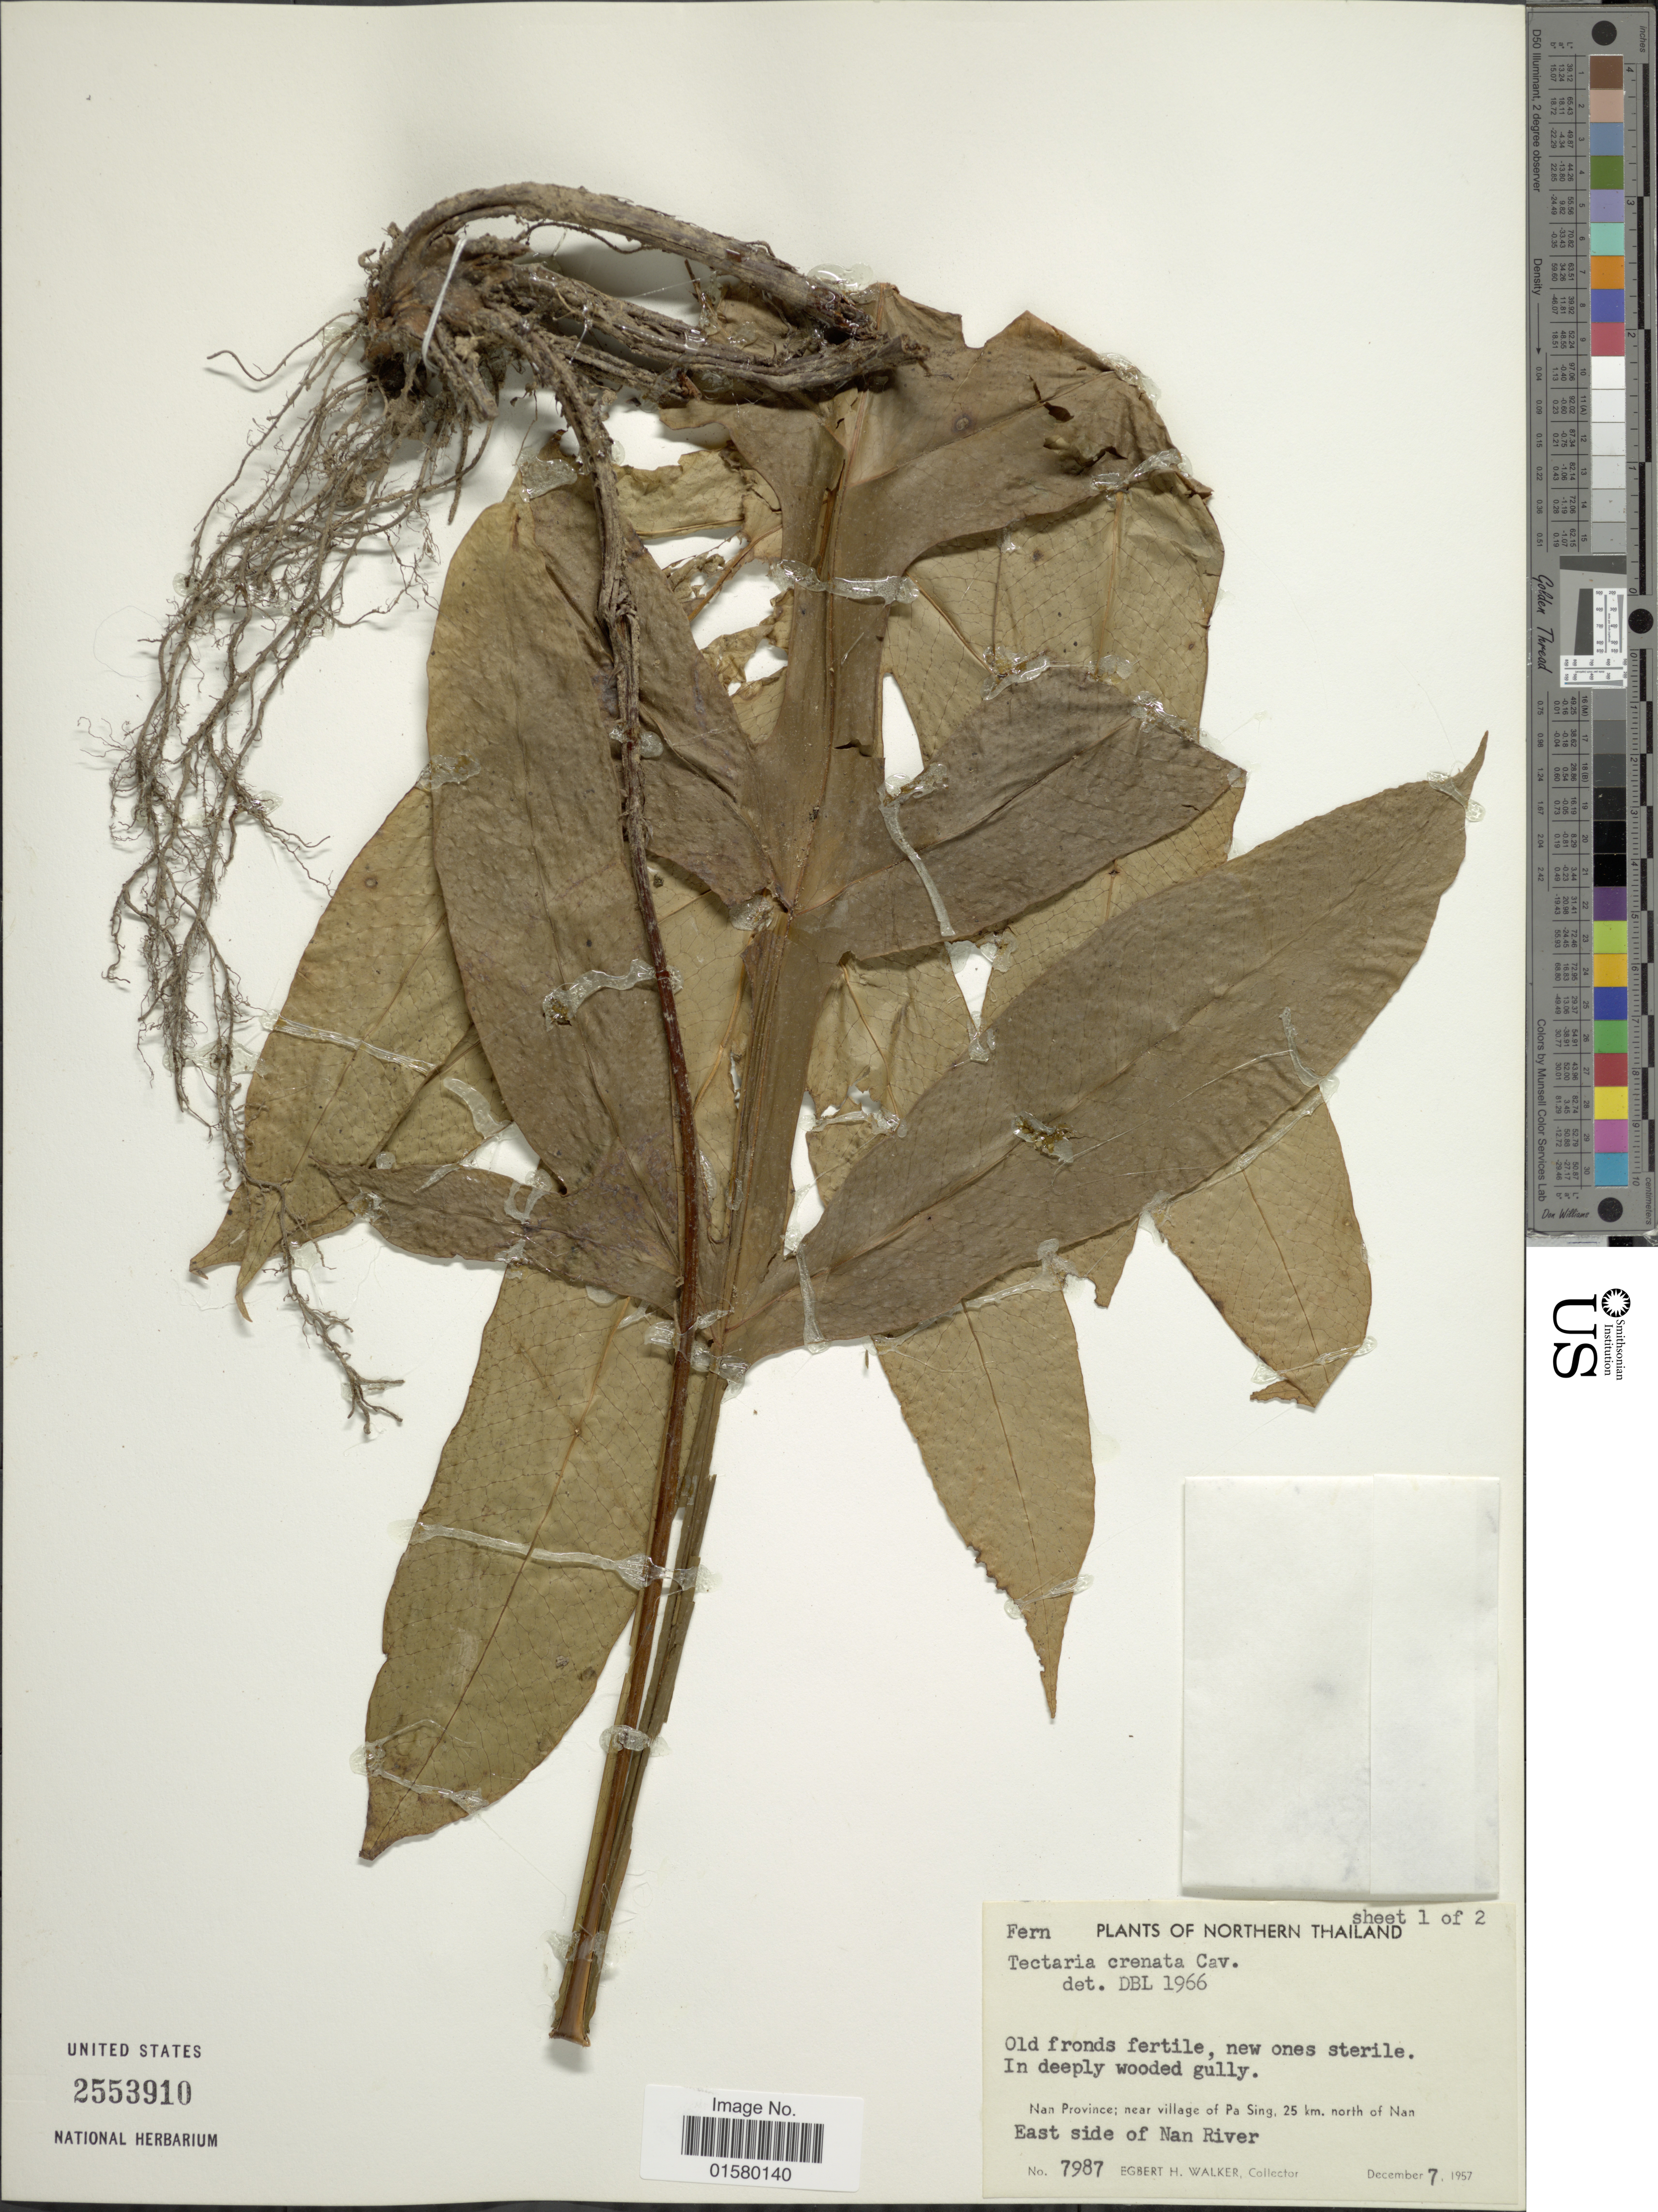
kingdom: Plantae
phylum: Tracheophyta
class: Polypodiopsida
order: Polypodiales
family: Tectariaceae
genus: Tectaria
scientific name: Tectaria crenata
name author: Cav.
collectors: E. H. Walker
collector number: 7987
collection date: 1957-12-07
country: Thailand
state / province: Nan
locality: Northern Thailand, Nan Province; near village of Pa Sing, 25 km, north of Nan, east side of Nan River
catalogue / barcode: US 2553910